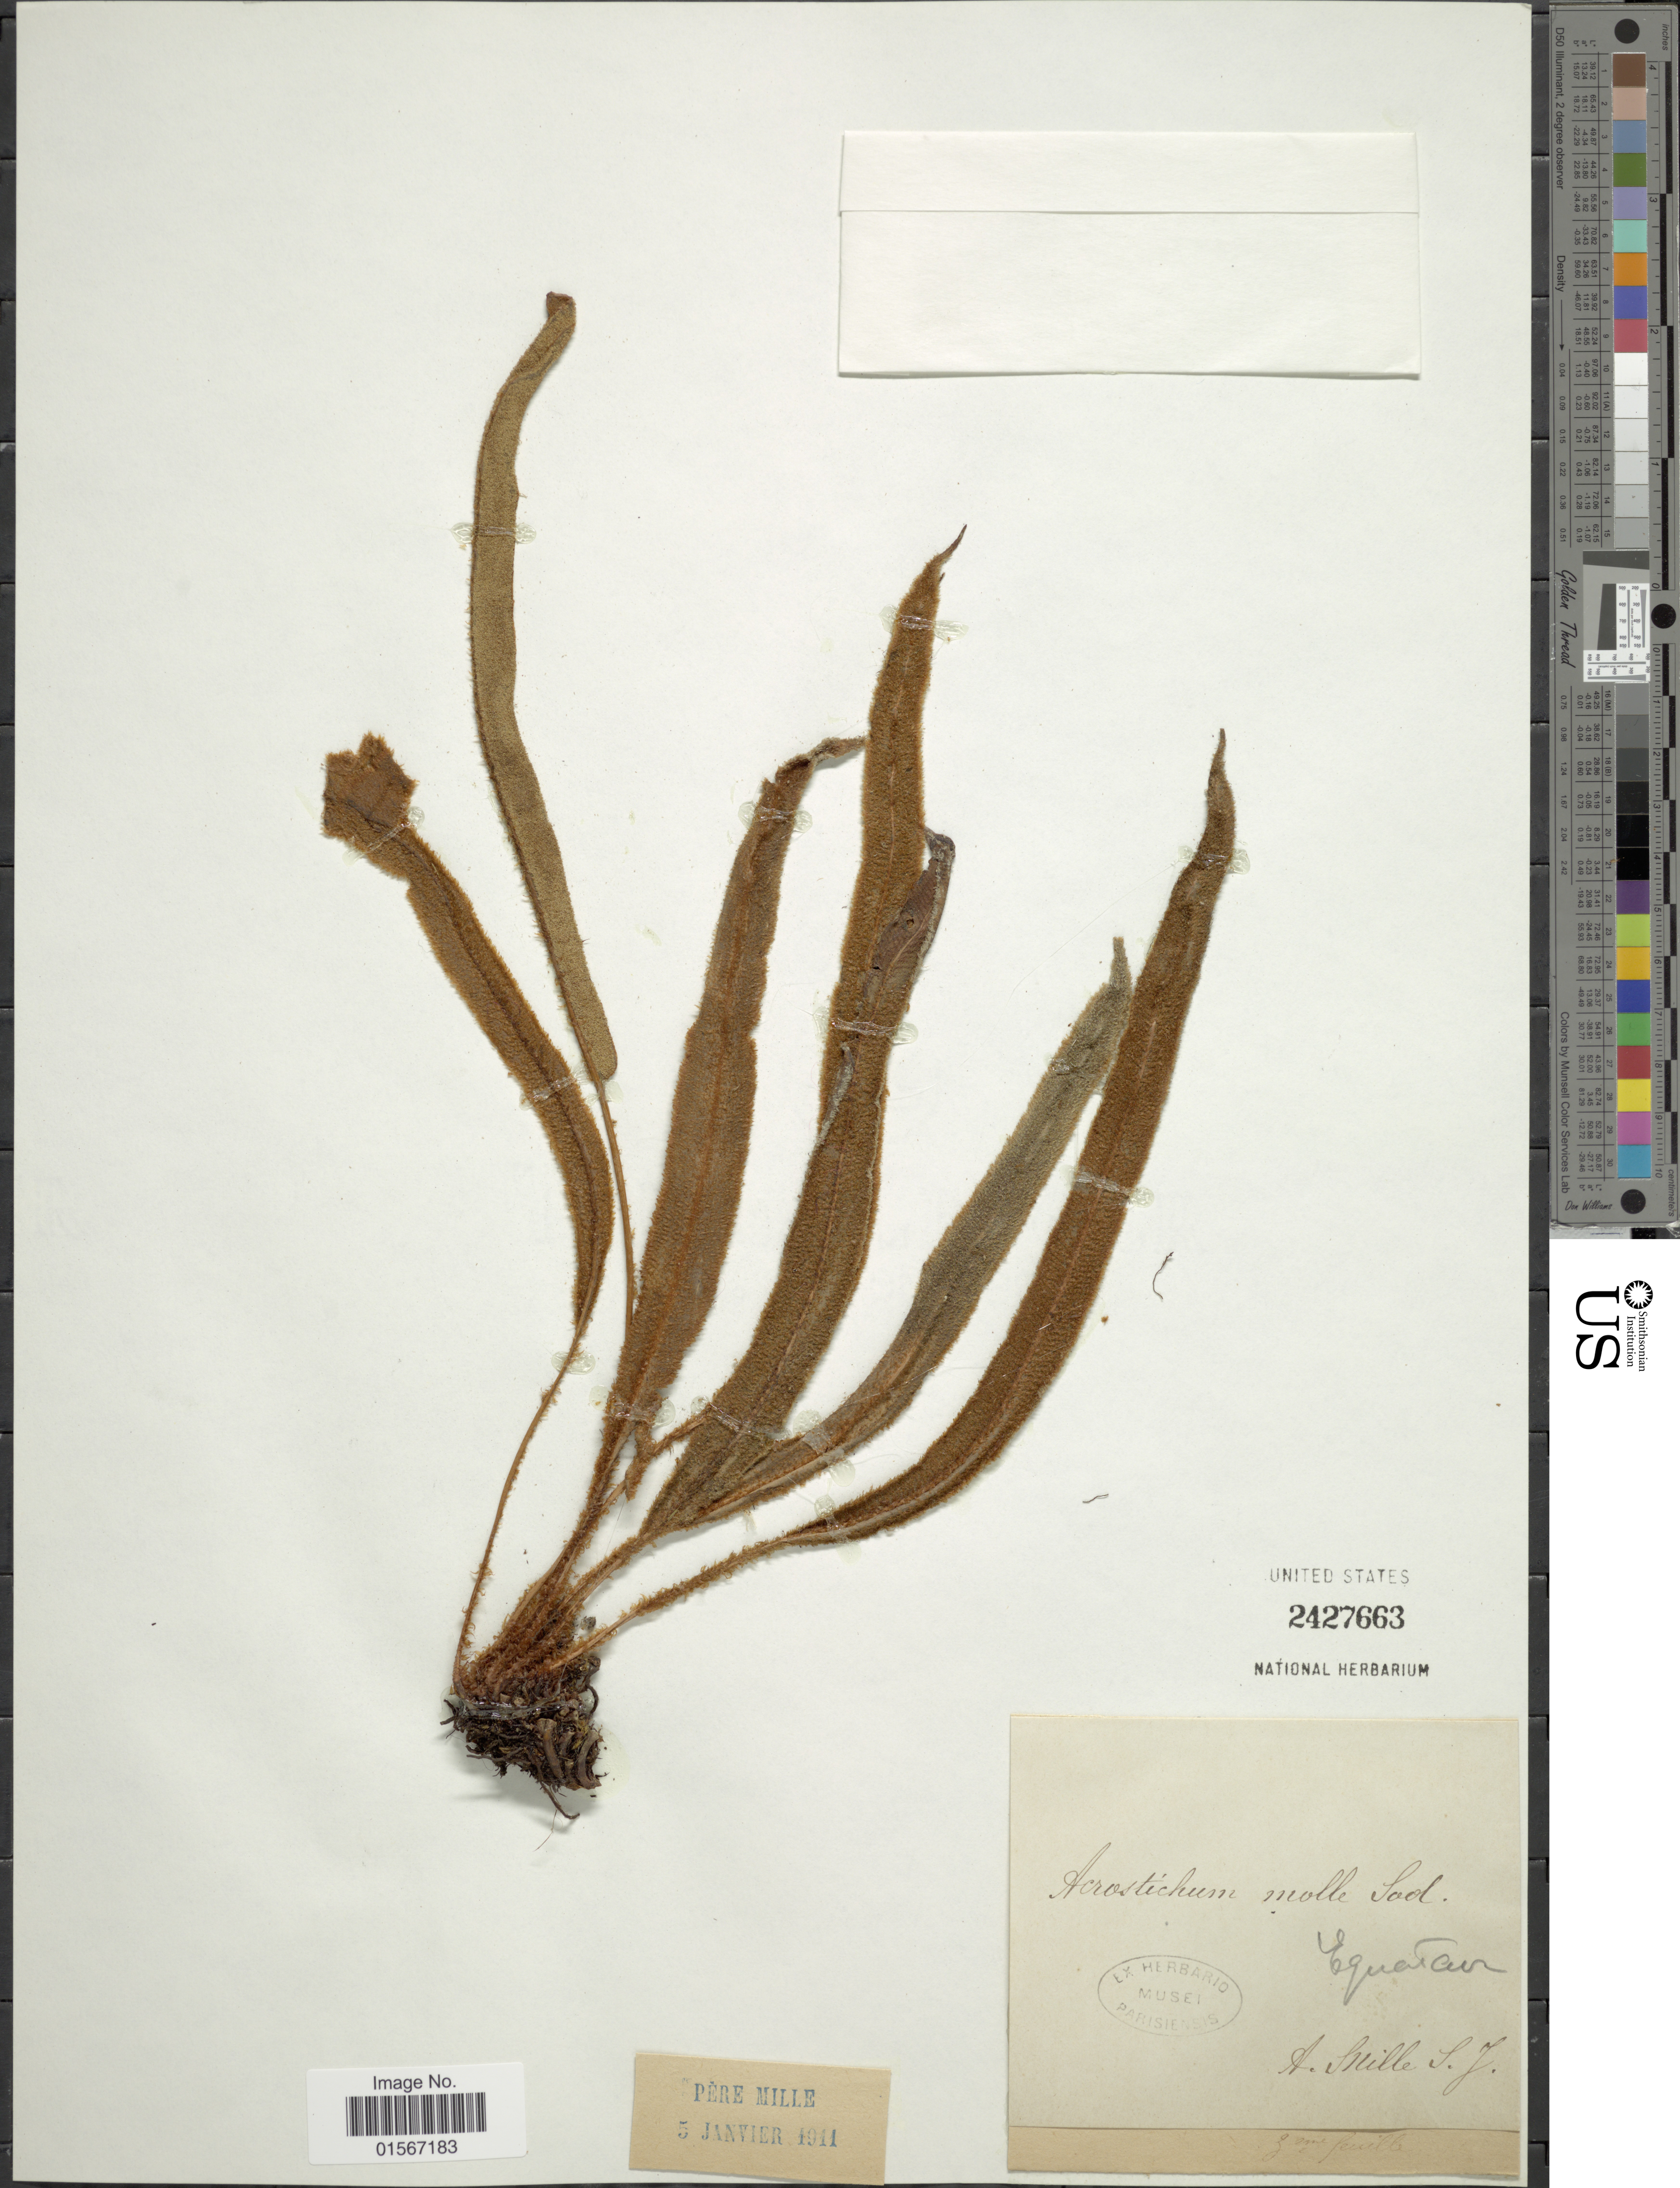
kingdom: Plantae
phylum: Tracheophyta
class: Polypodiopsida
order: Polypodiales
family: Dryopteridaceae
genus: Elaphoglossum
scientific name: Elaphoglossum molle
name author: (Sodiro) C. Chr.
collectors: A. Mille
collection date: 1911-01-05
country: Ecuador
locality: Equateur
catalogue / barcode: US 2427663